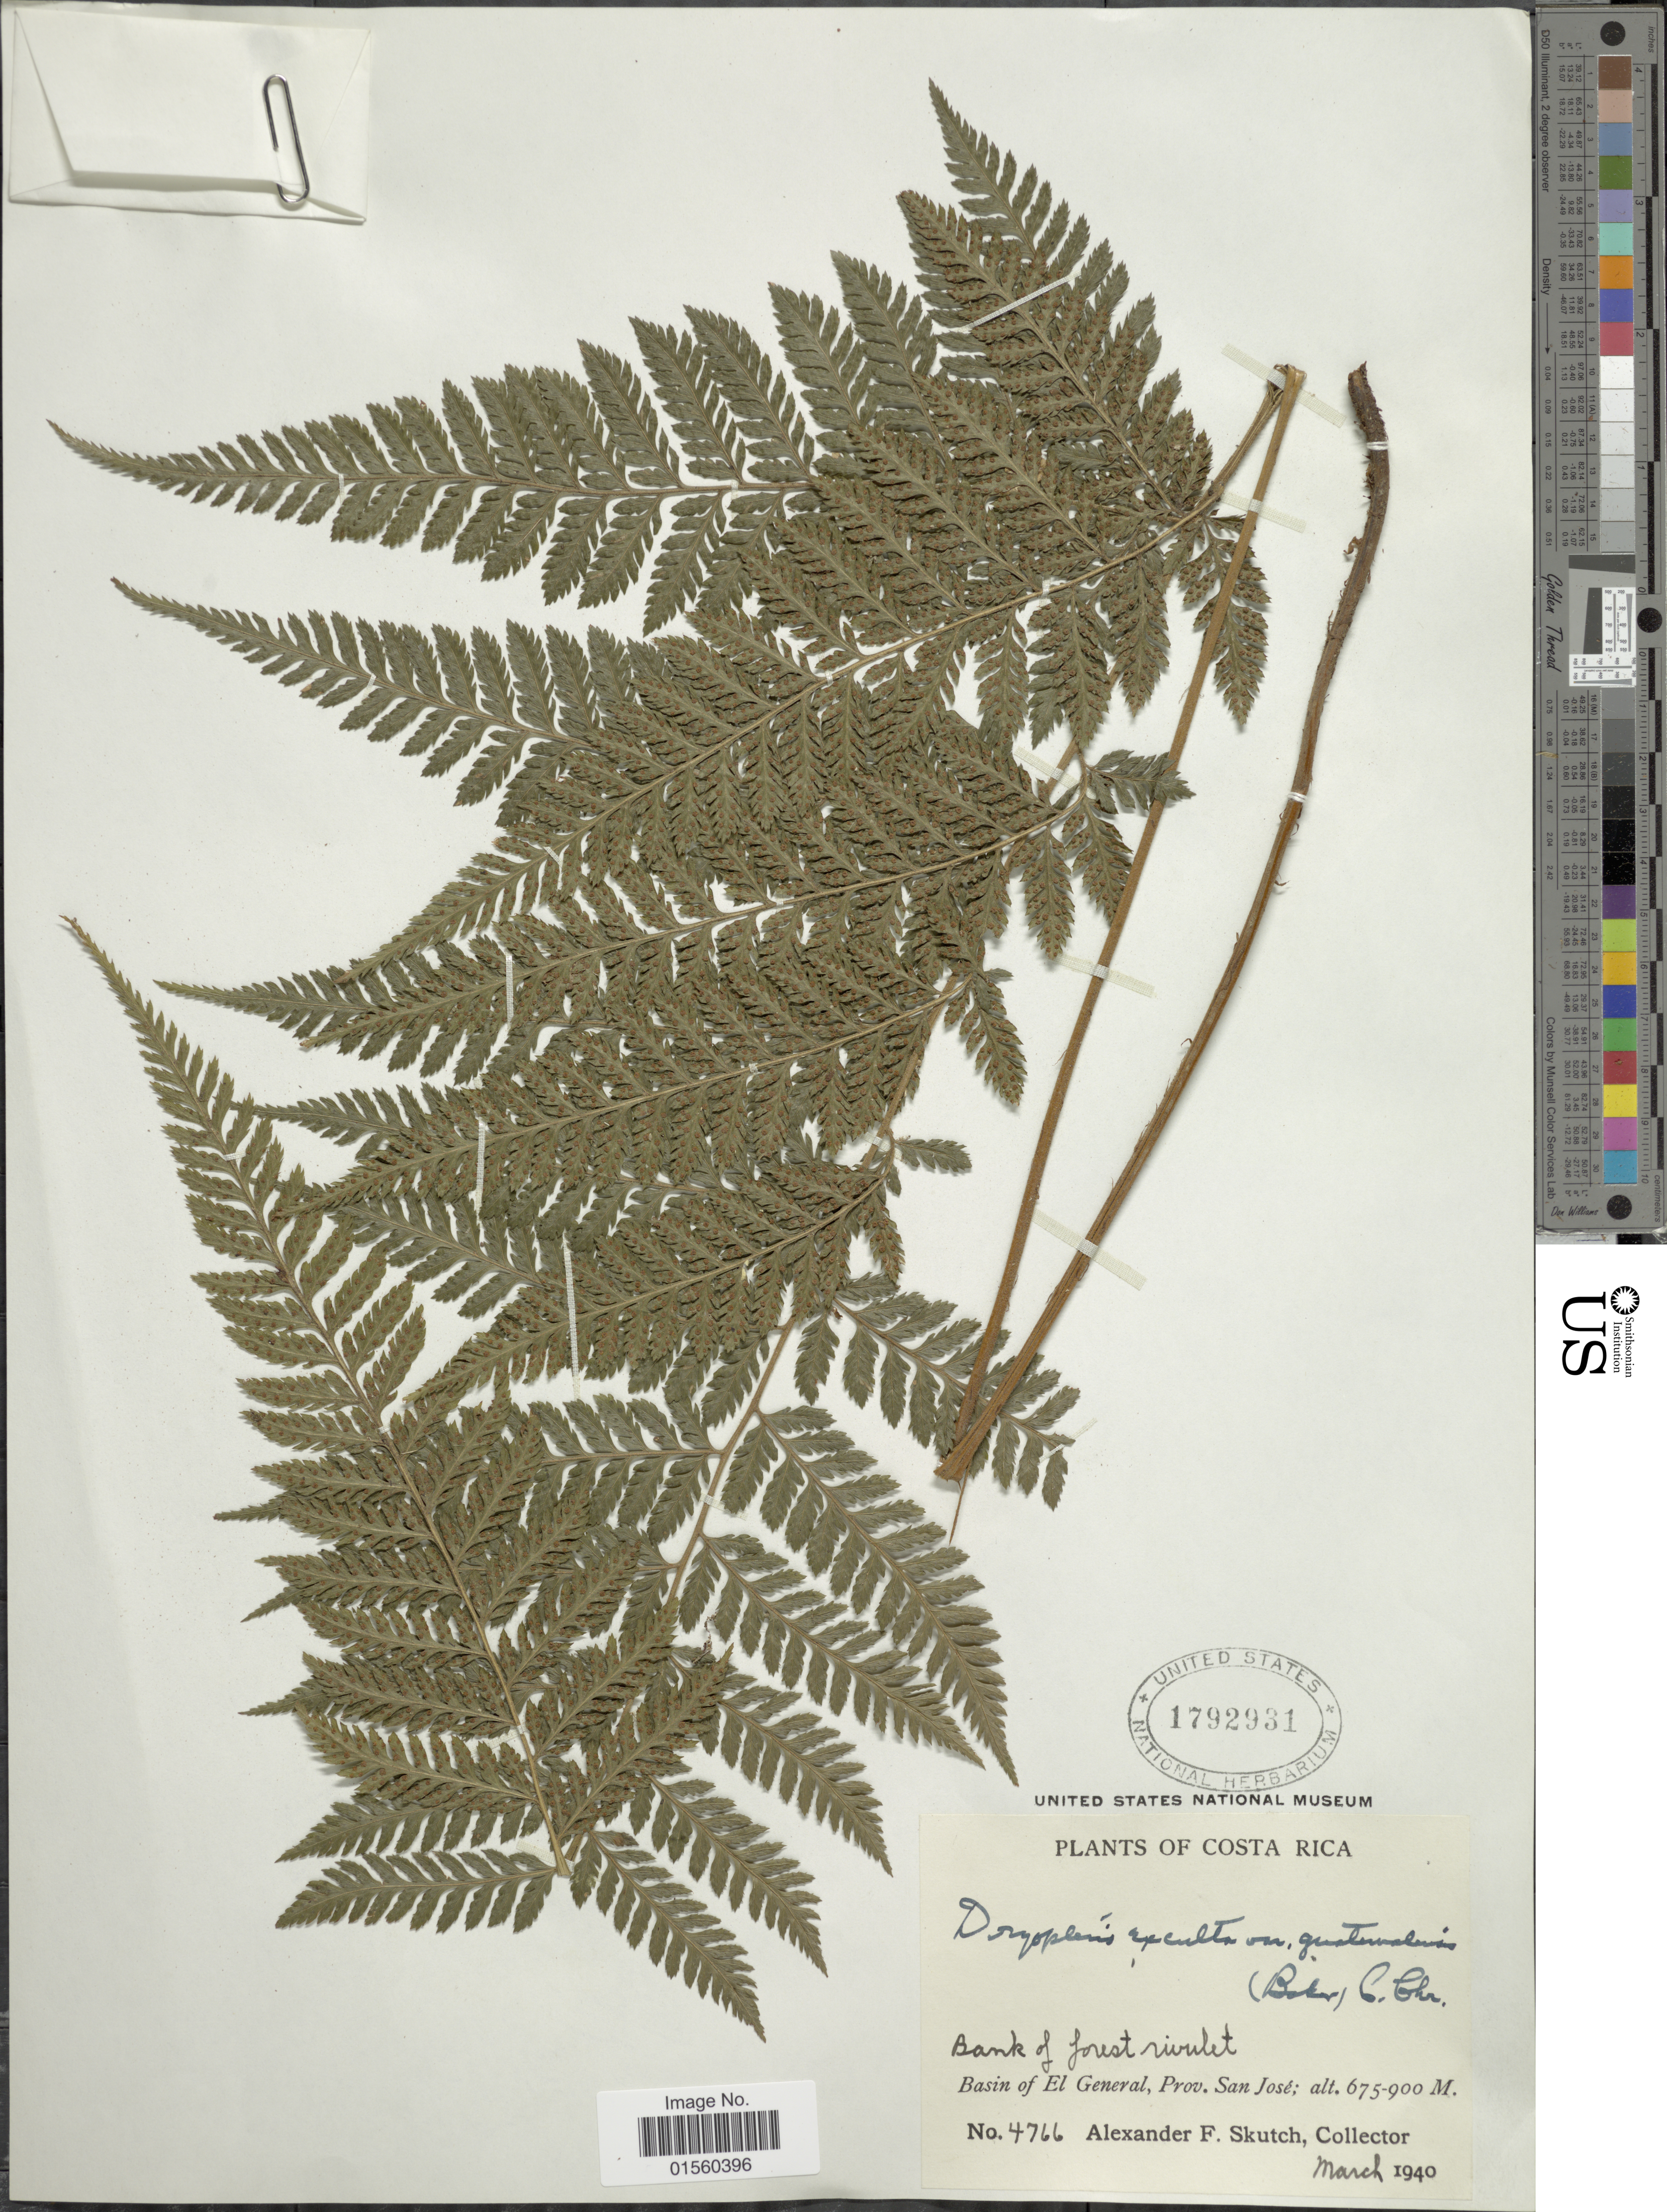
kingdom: Plantae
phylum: Tracheophyta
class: Polypodiopsida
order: Polypodiales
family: Dryopteridaceae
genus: Parapolystichum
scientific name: Parapolystichum excultum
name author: (Mett.) Labiak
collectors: A. F. Skutch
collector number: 4766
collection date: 1940-03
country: Costa Rica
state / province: San José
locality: Bank of forest rivulet, Basin of El General, Prov. San Jose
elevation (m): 675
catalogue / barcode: US 1792931